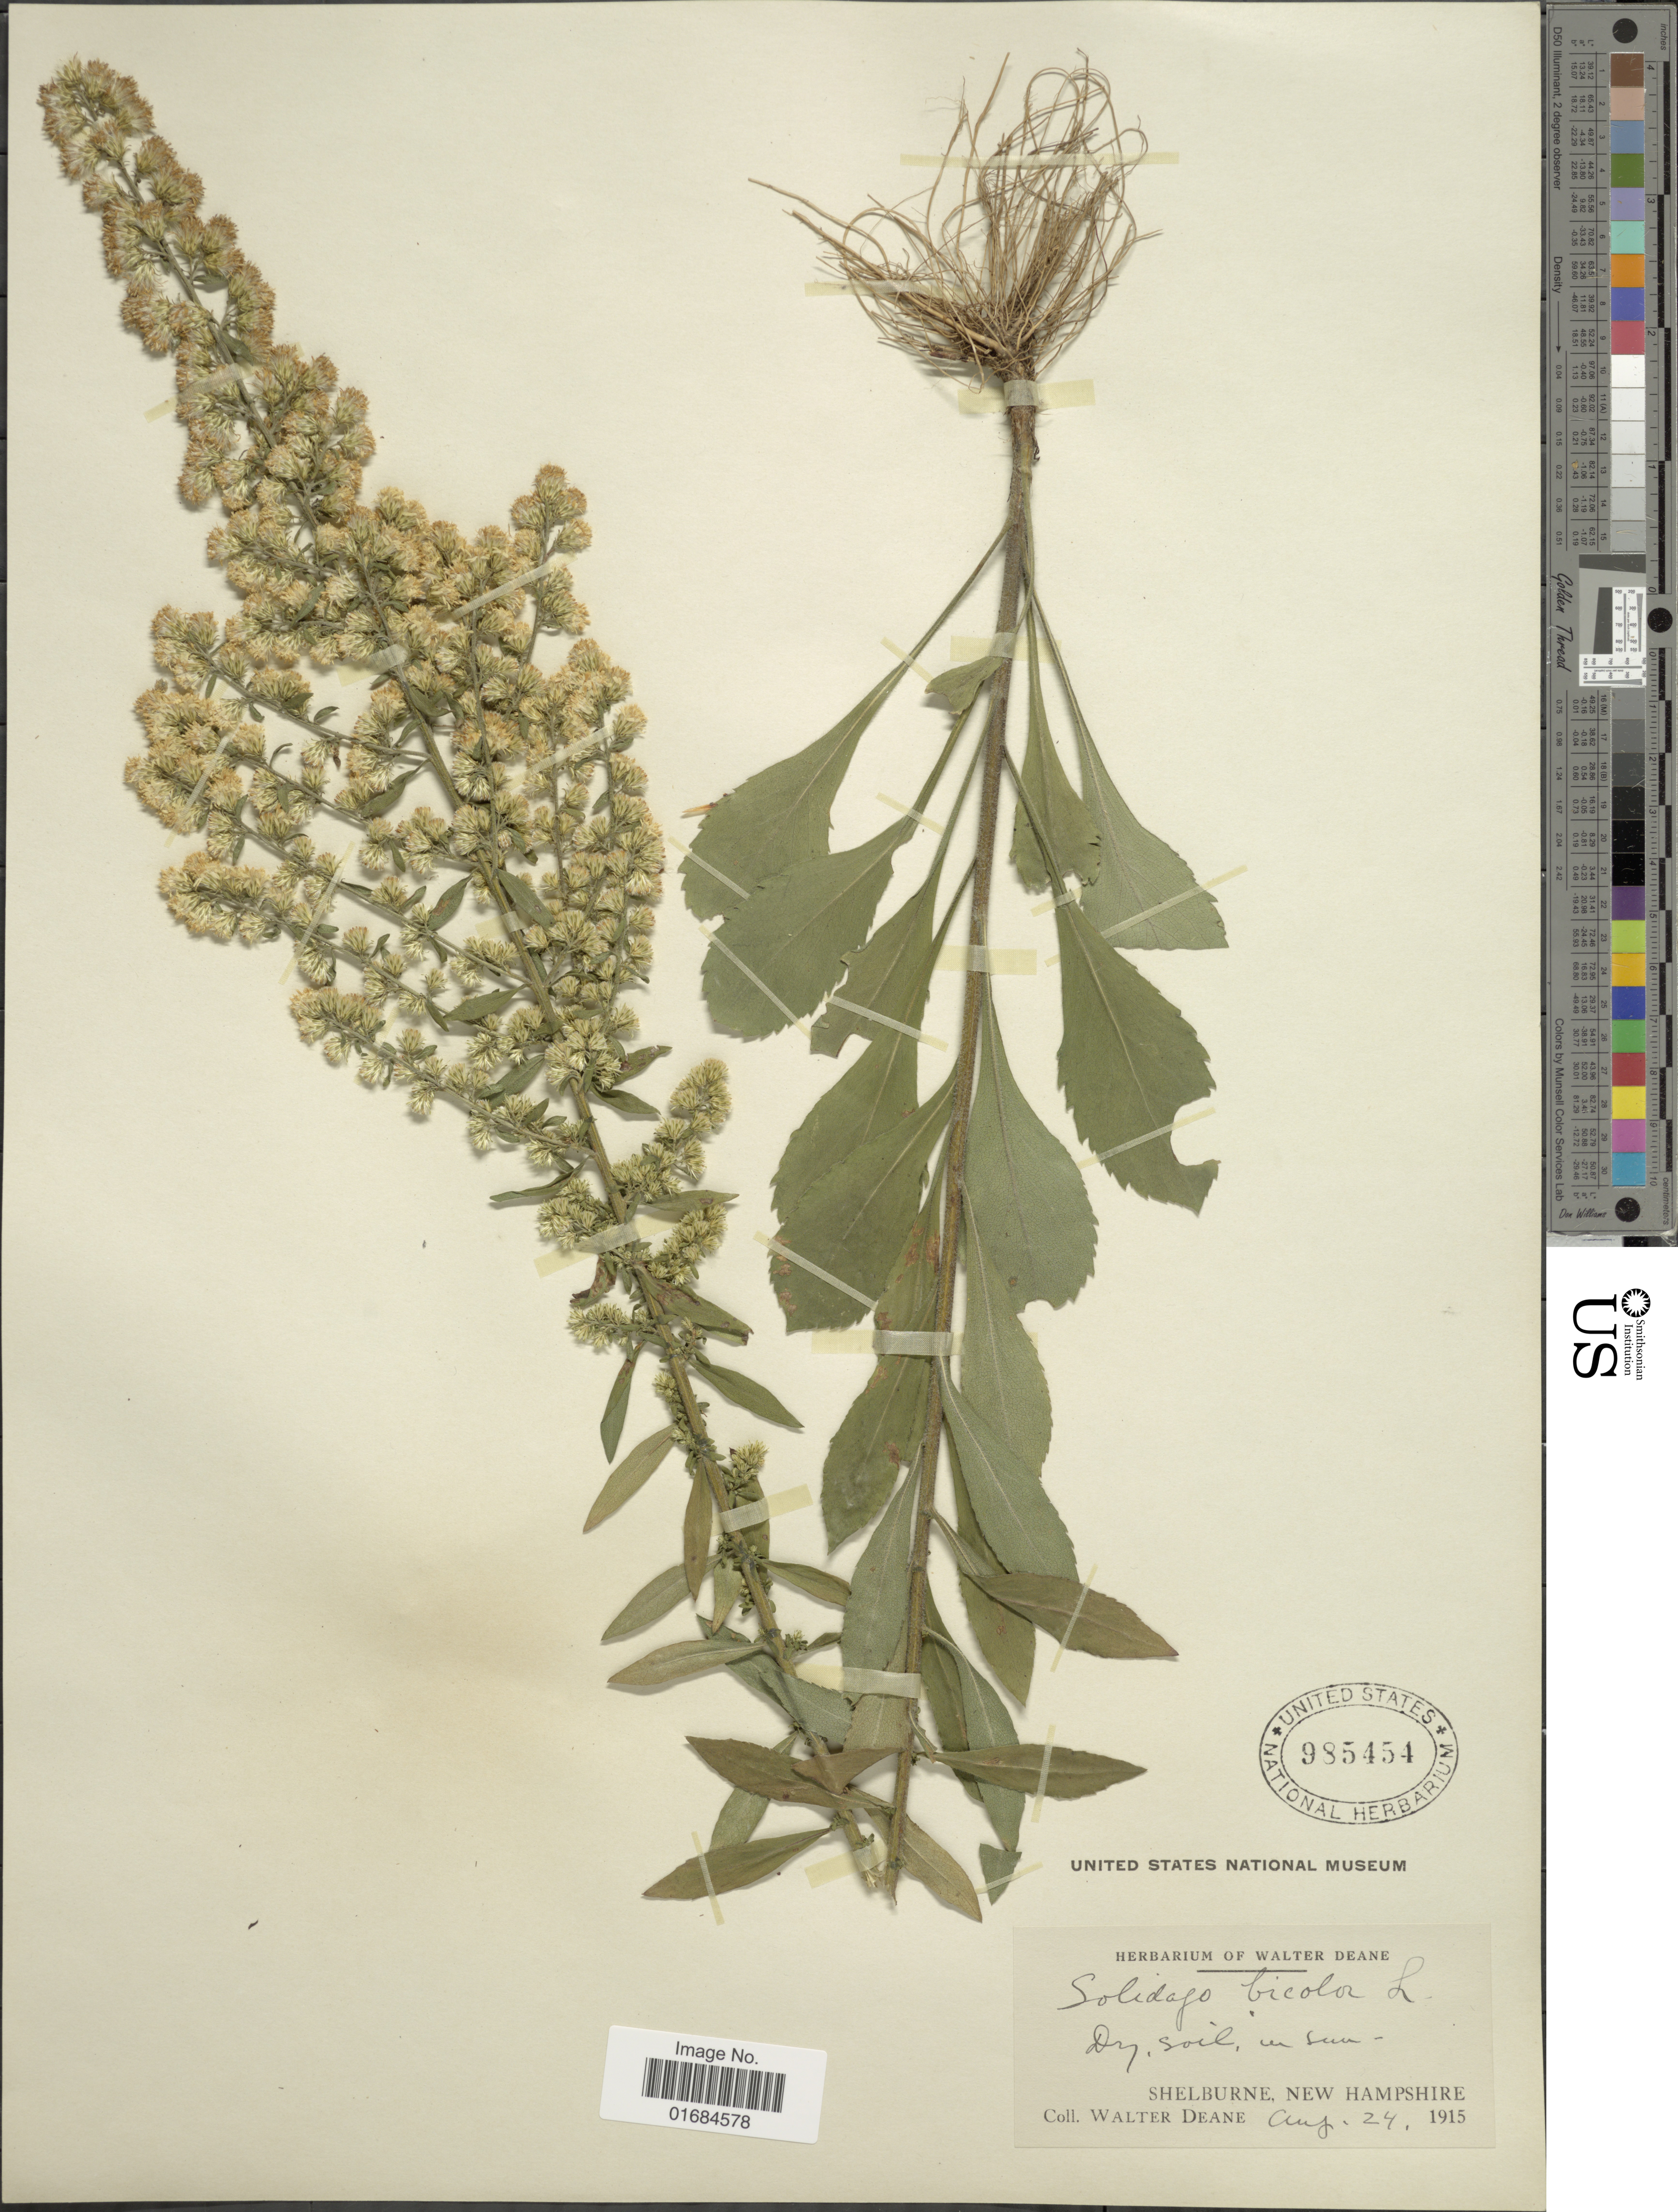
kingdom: Plantae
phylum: Tracheophyta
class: Magnoliopsida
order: Asterales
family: Asteraceae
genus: Solidago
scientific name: Solidago bicolor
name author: L.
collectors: W. Deane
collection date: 1915-08-24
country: United States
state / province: New Hampshire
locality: Shelbunre.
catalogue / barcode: US 985454